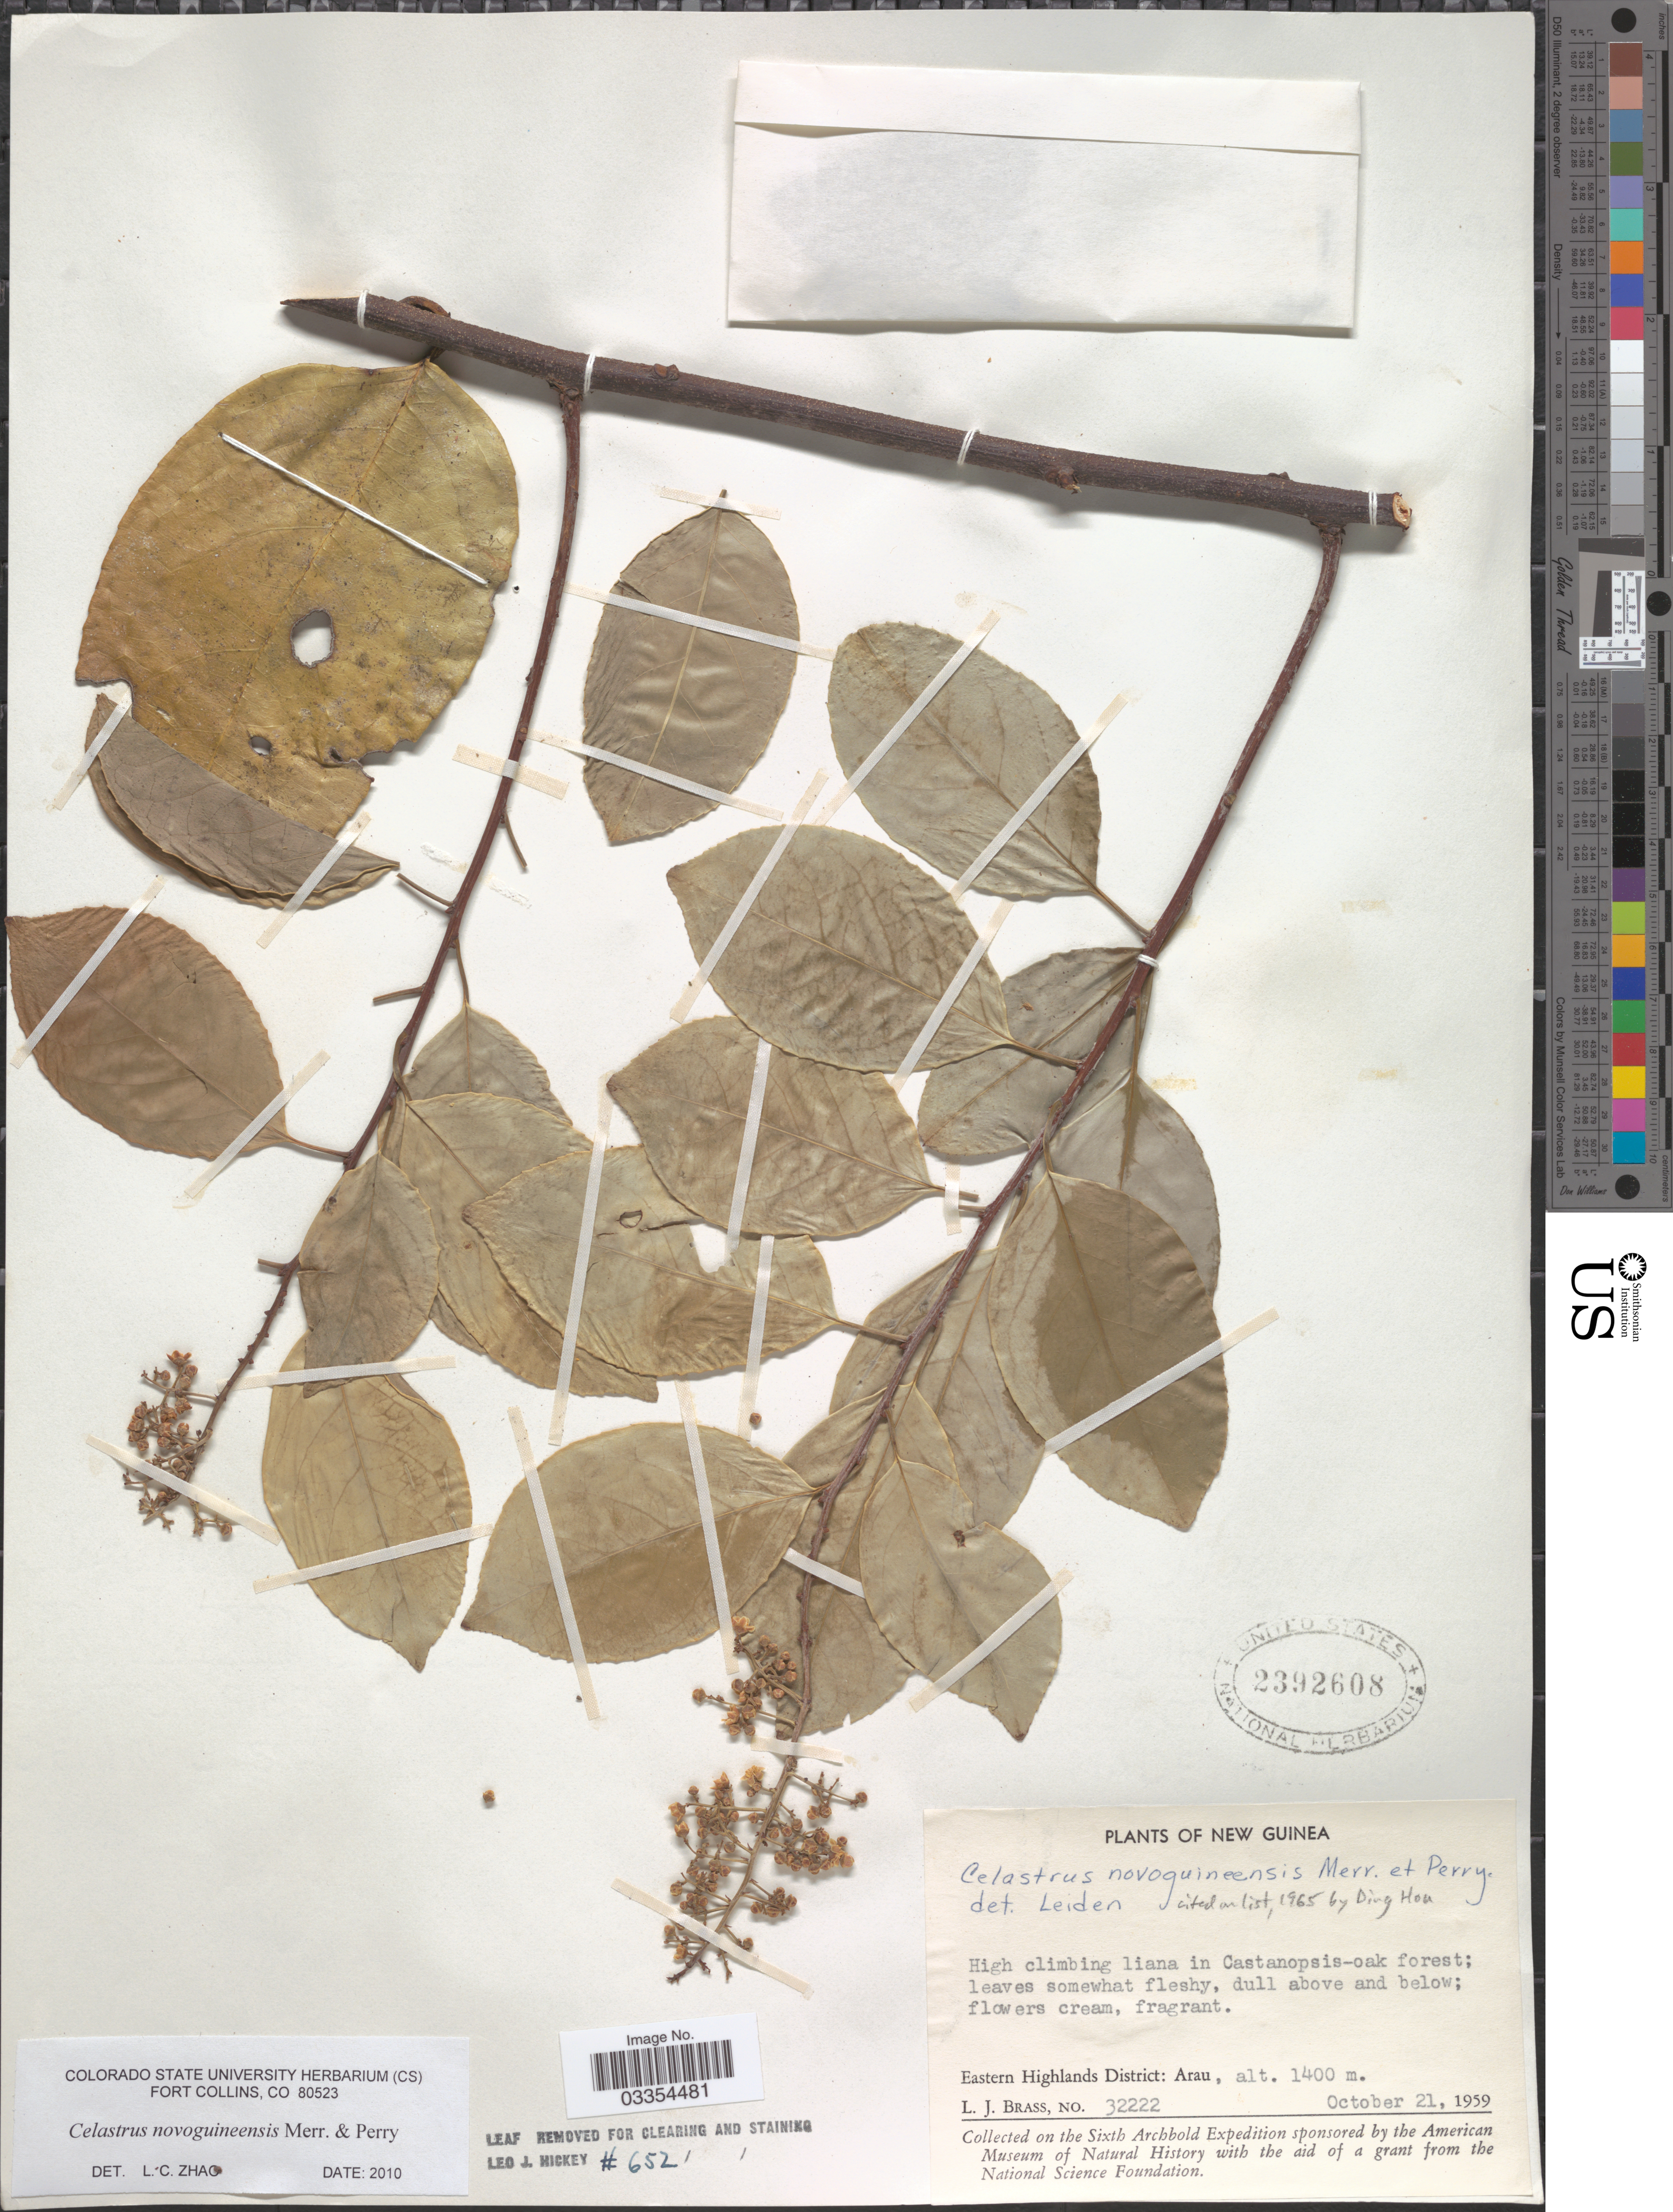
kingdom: Plantae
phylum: Tracheophyta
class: Magnoliopsida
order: Celastrales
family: Celastraceae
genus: Celastrus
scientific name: Celastrus novoguineensis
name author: Merr. & L.M. Perry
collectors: L. J. Brass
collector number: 32222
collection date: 1959-10-21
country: Papua New Guinea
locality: New Guinea, Eastern Highlands District: Arau.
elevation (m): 1400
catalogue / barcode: US 2392608